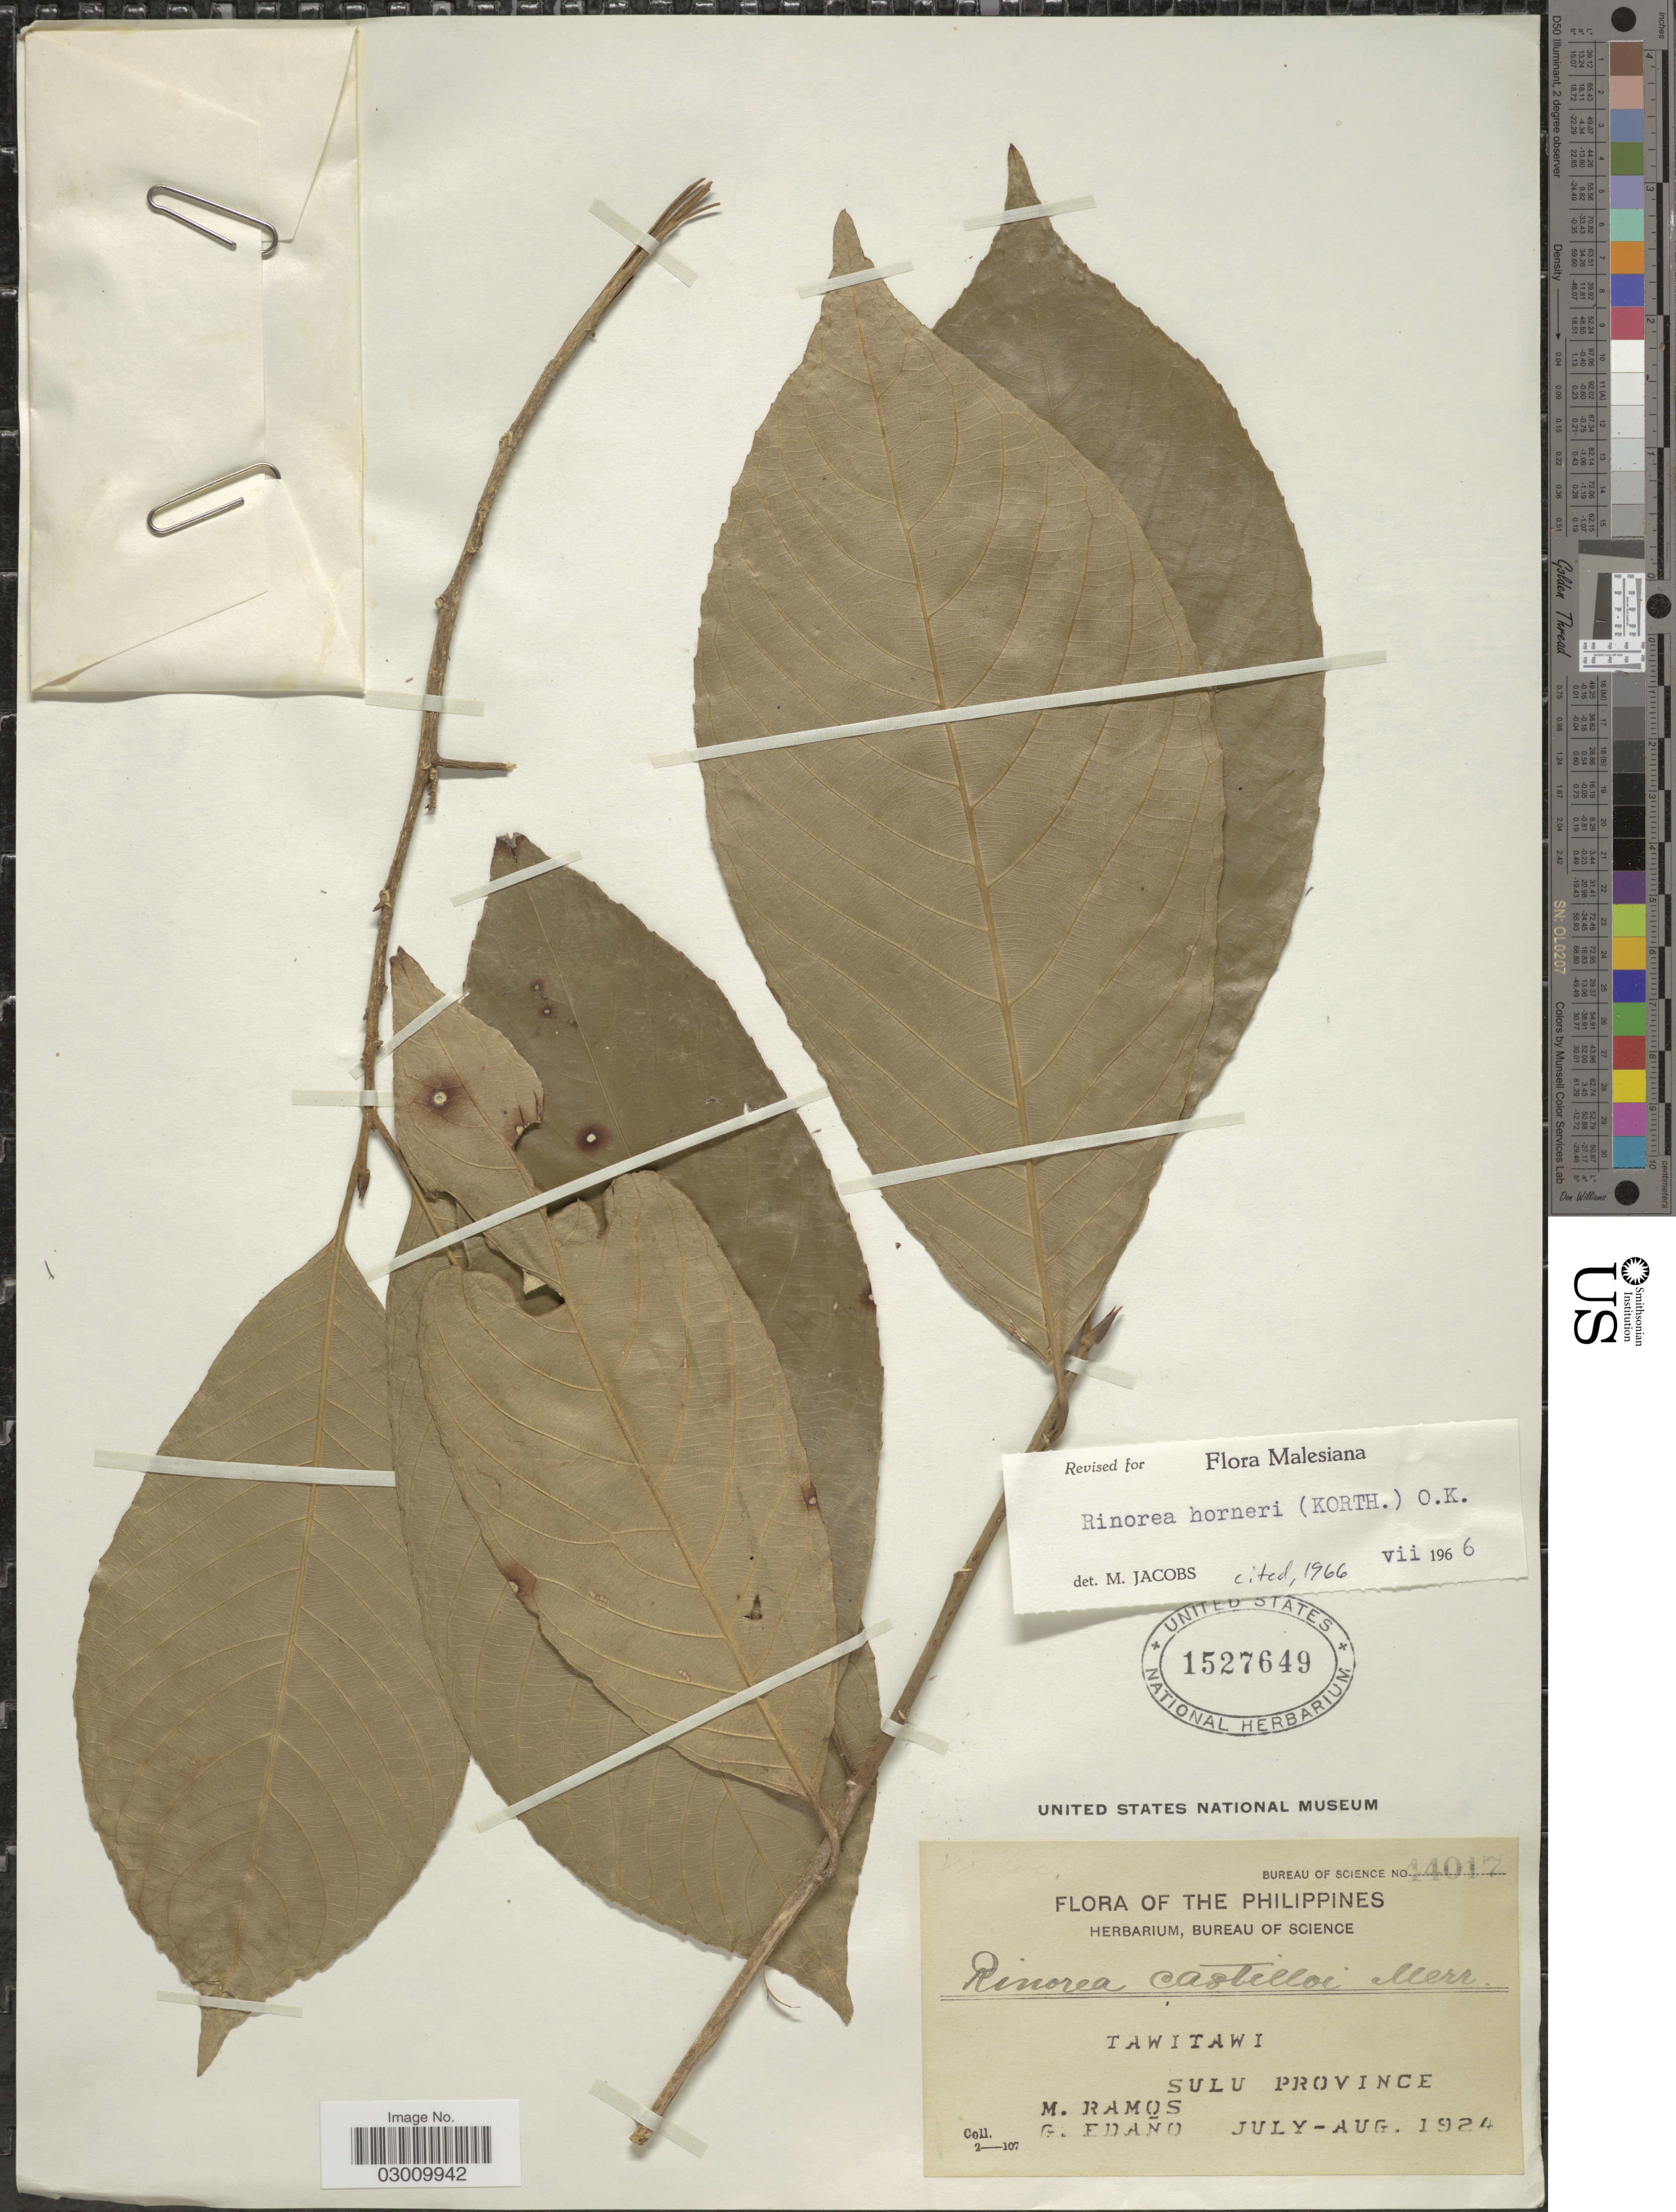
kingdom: Plantae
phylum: Tracheophyta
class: Magnoliopsida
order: Malpighiales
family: Violaceae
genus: Rinorea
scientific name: Rinorea horneri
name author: (Korth.) Kuntze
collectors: M. Ramos & G. Edaño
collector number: Bureau of Science 44017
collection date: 1924-07/1924-08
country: Philippines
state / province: Muslim Mindanao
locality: Tawitawi. Sulu Province.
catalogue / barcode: US 1527649